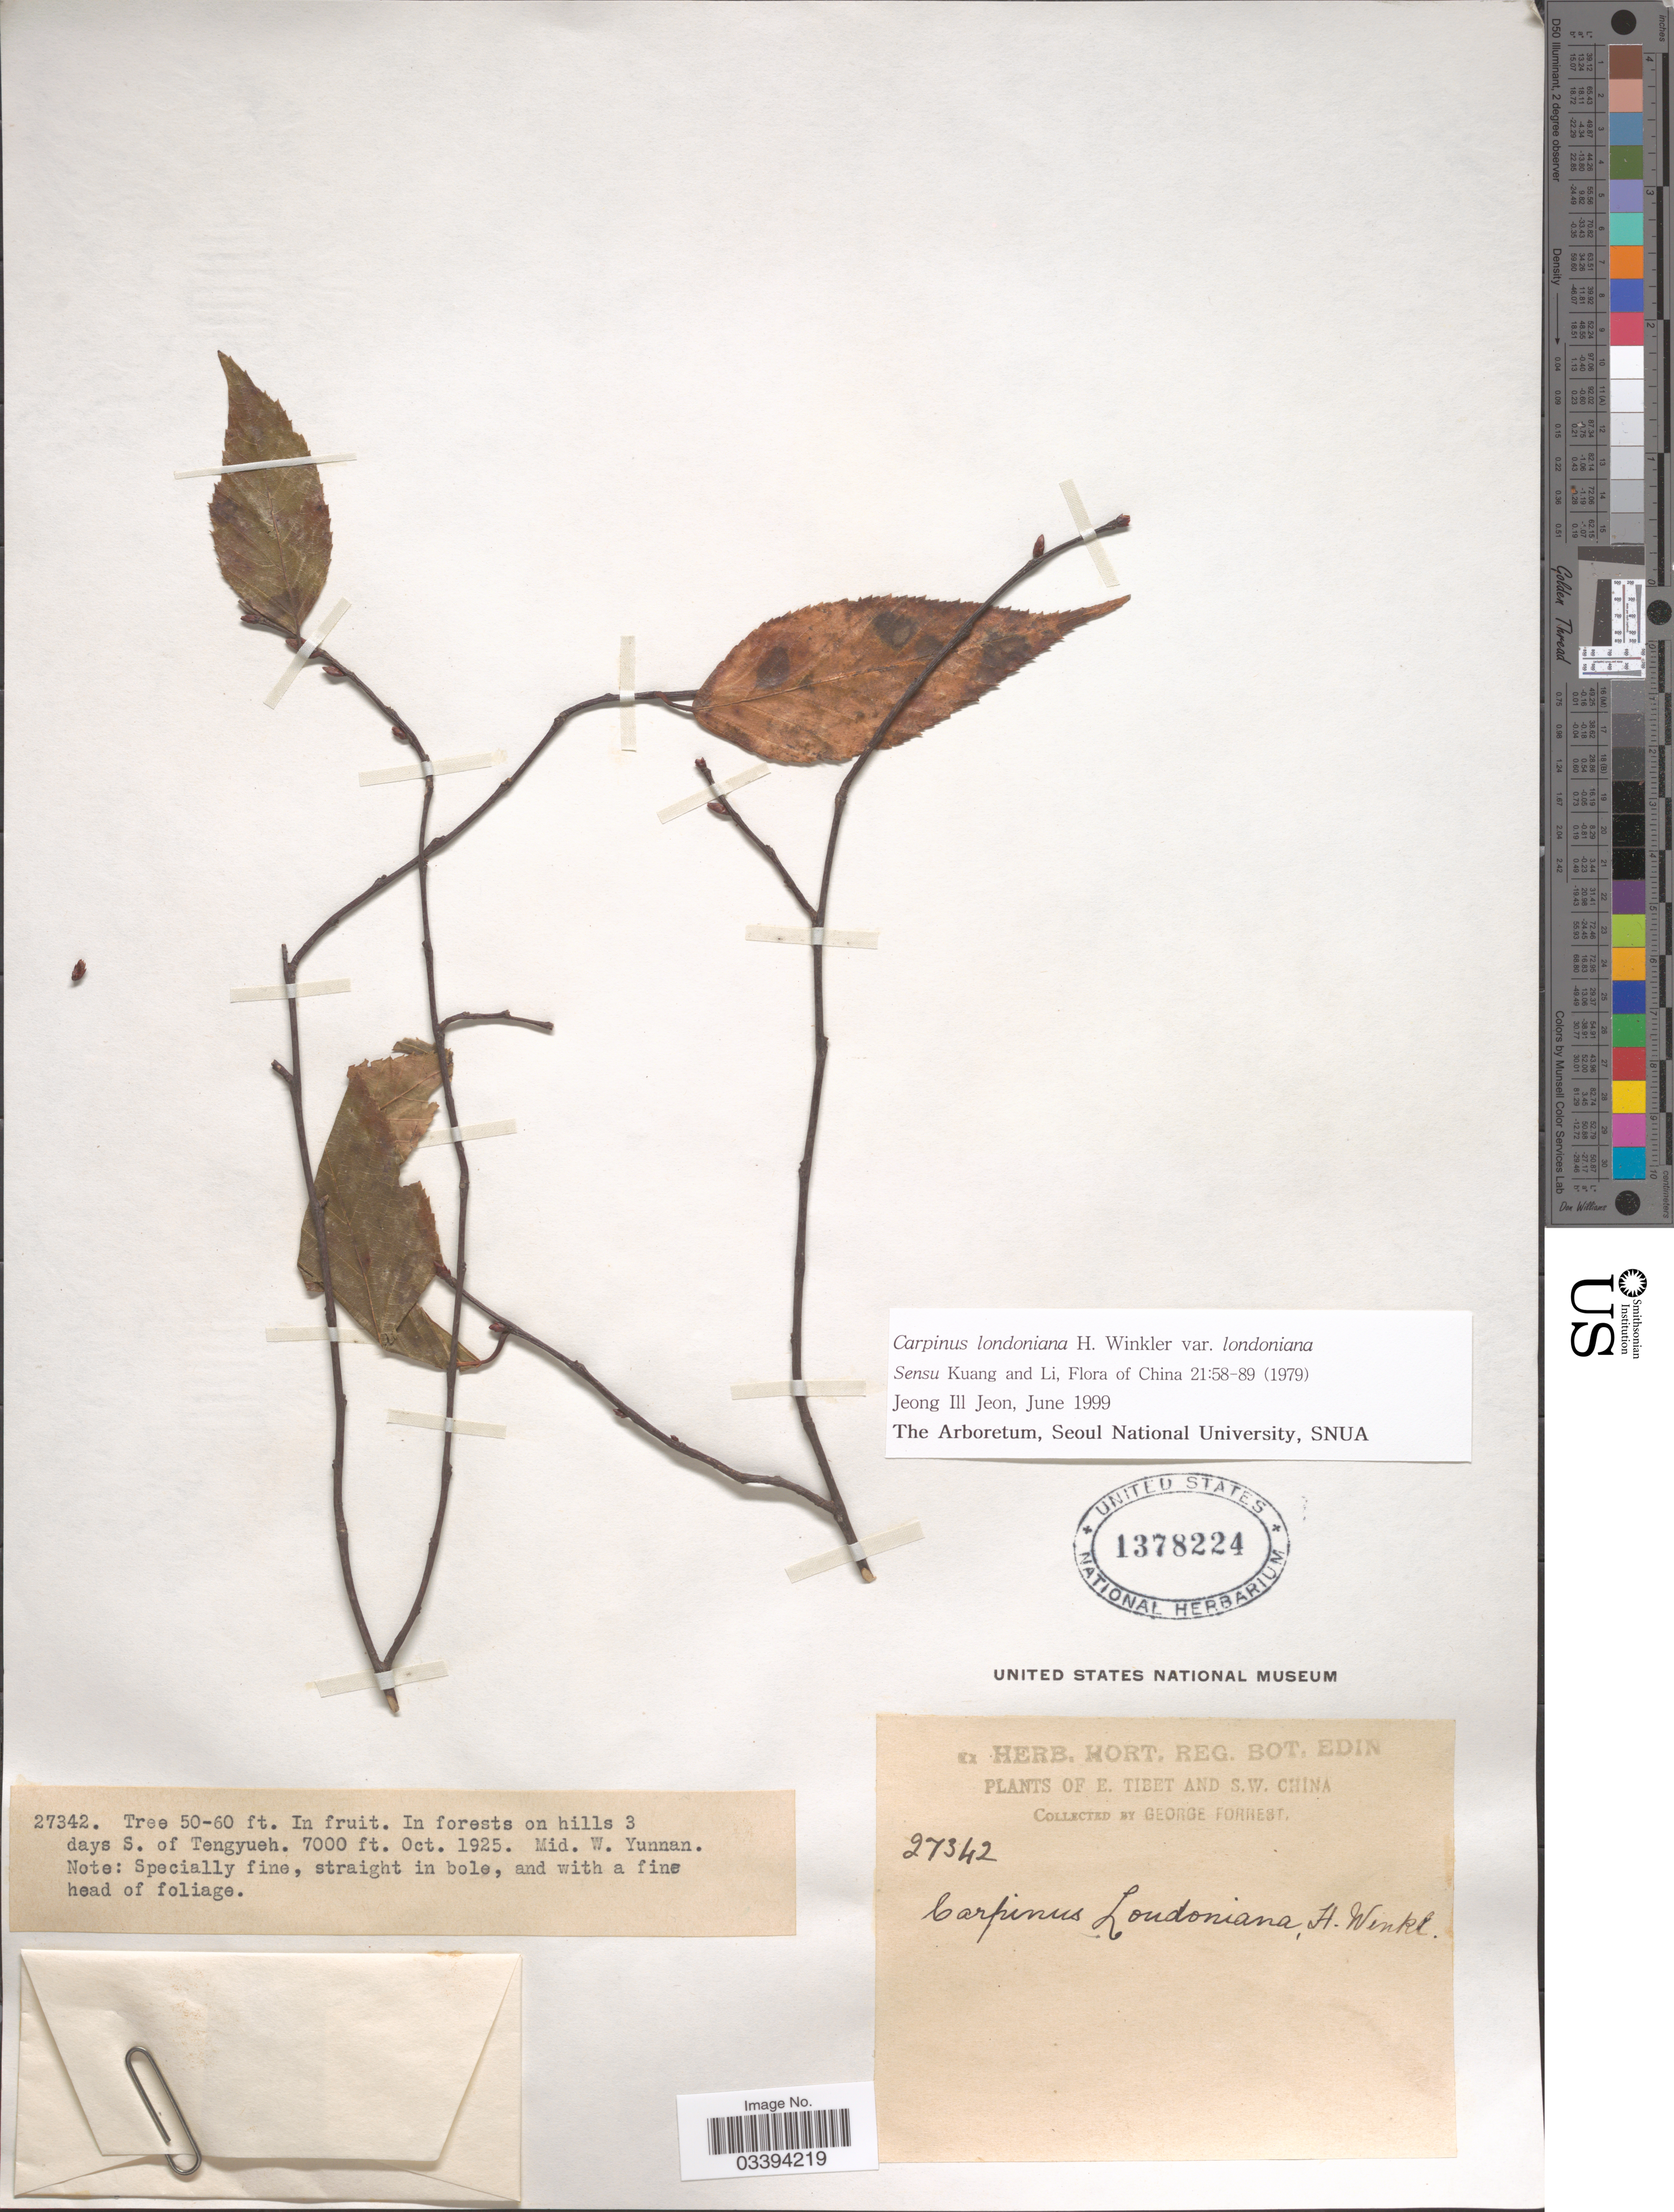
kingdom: Plantae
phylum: Tracheophyta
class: Magnoliopsida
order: Fagales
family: Betulaceae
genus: Carpinus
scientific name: Carpinus londoniana var. londoniana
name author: H.J.P. Winkl.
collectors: G. Forrest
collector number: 27342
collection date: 1925-10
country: China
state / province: Yunnan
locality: E. Tibet and S.W. China. In forests on hills 3 days S. of Tengyueh. Mid. W. Yunnan.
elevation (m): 2134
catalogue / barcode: US 1378224